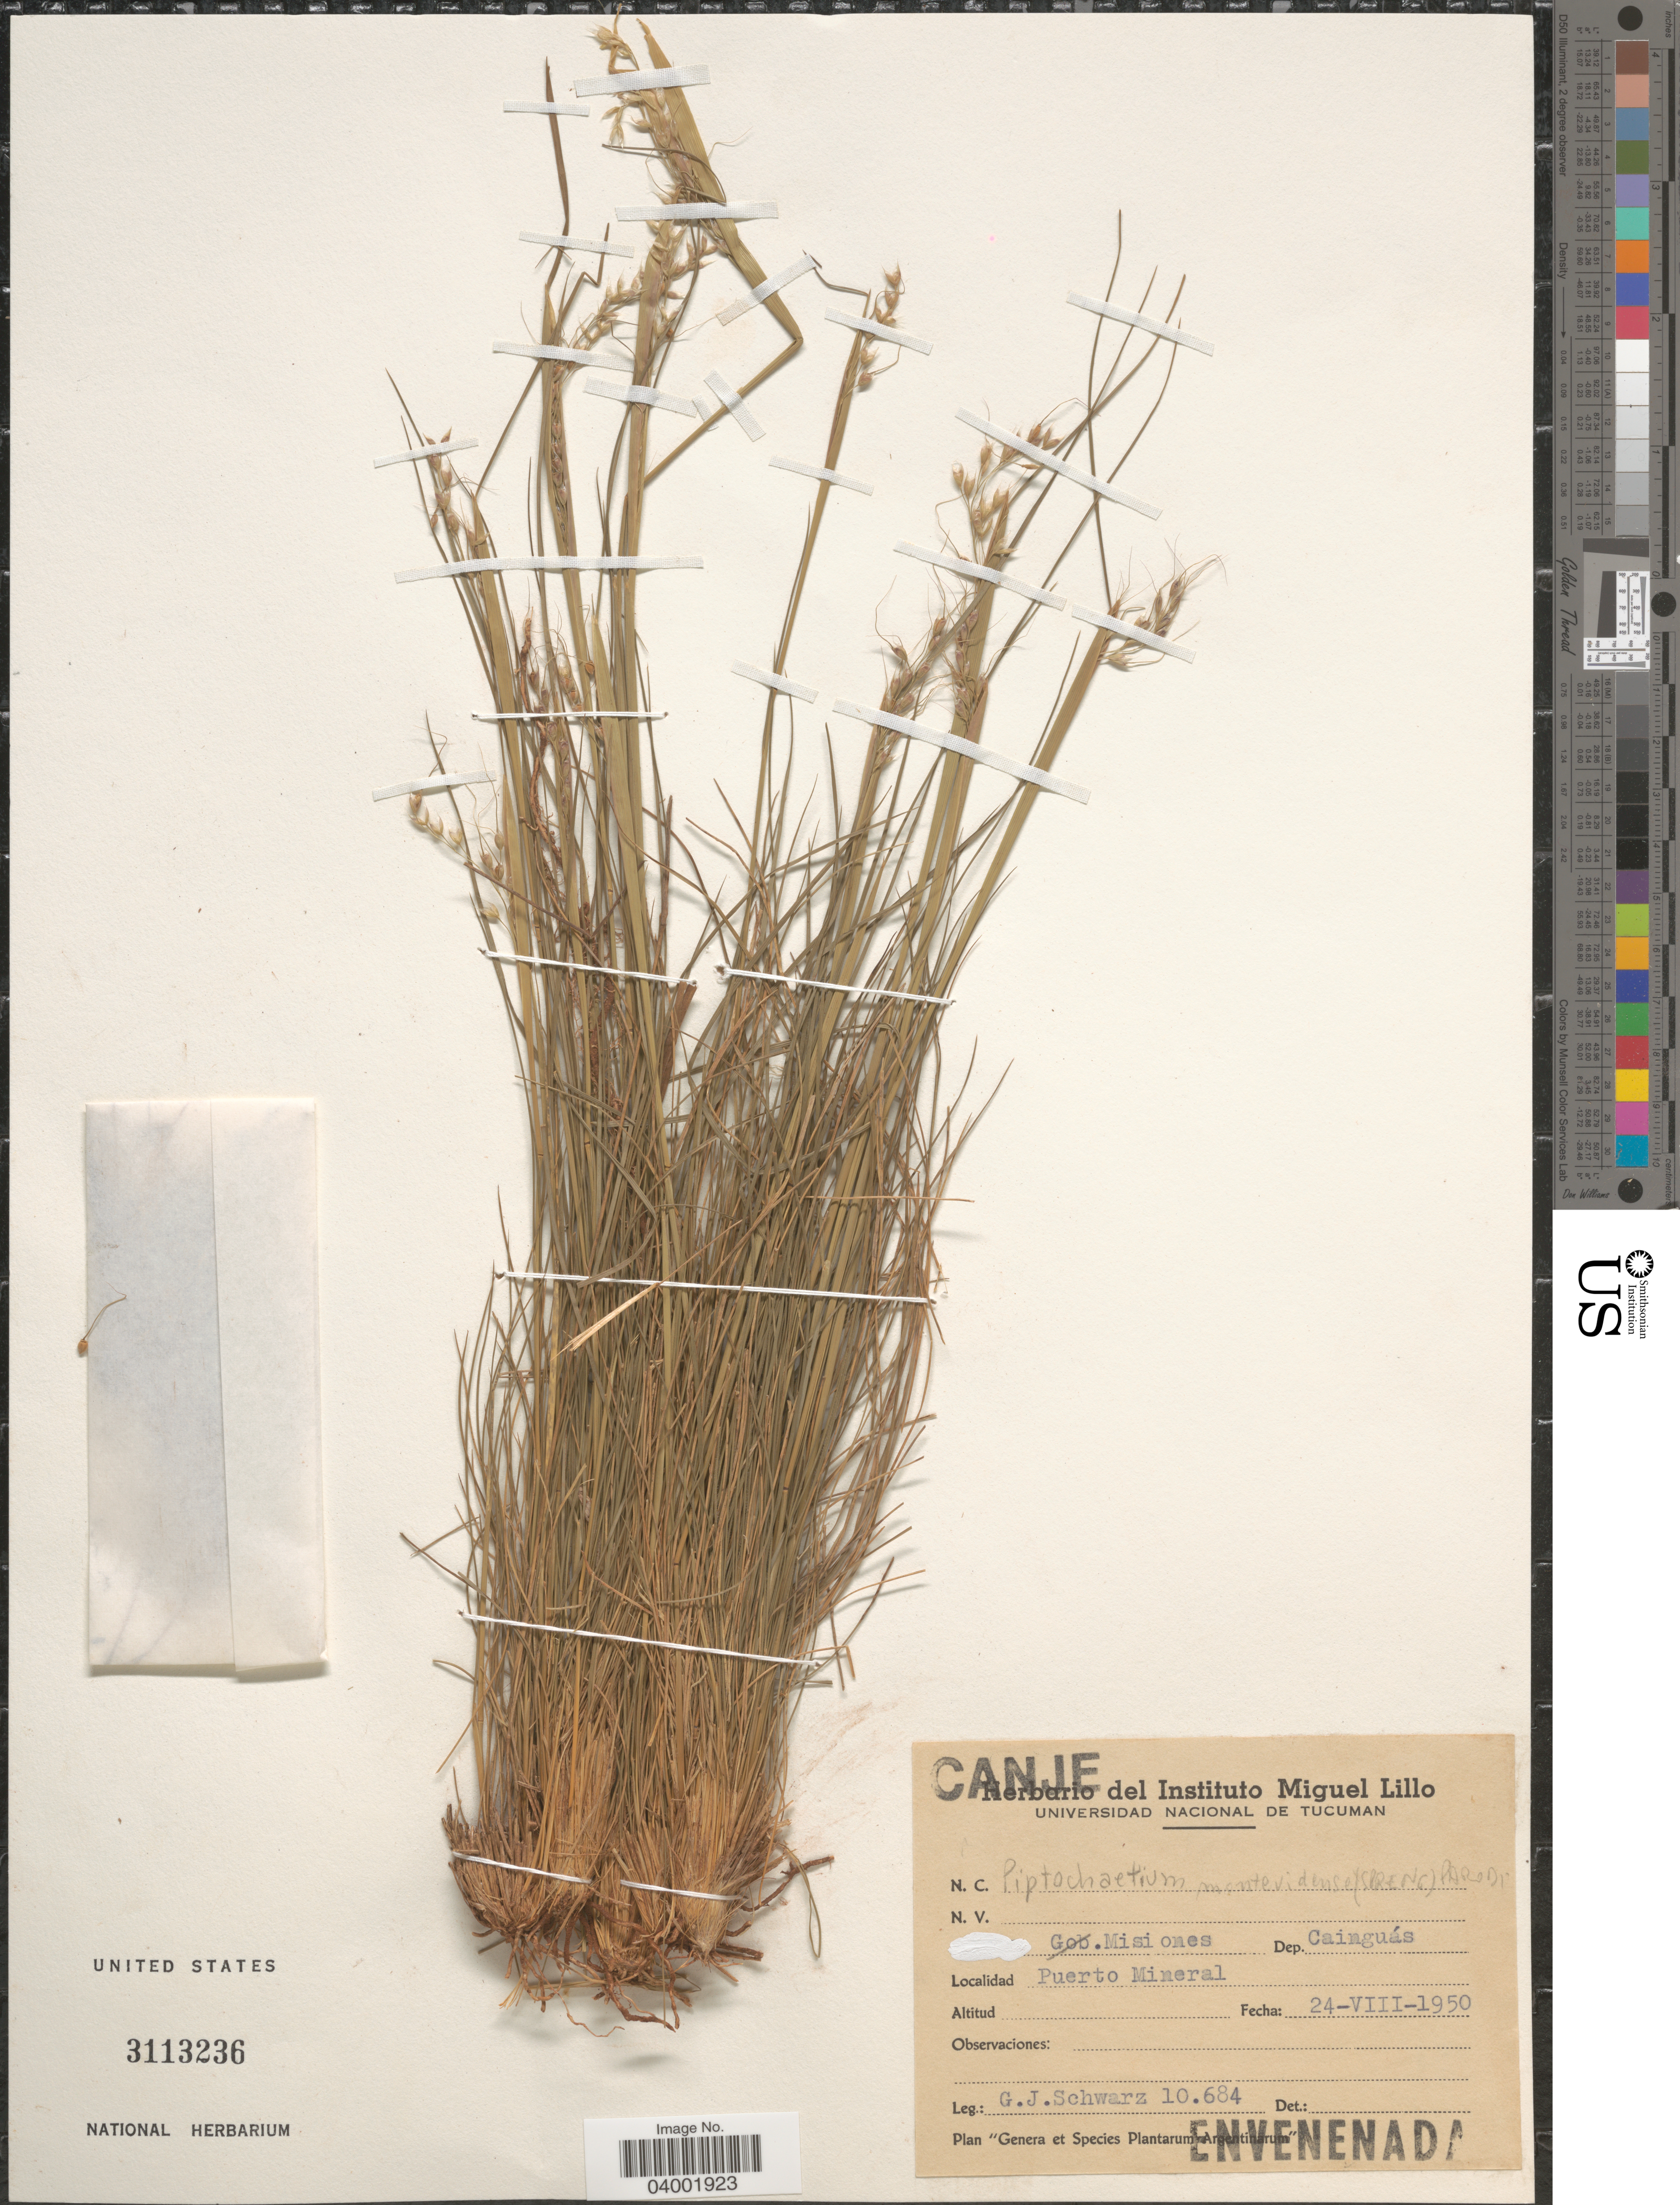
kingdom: Plantae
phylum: Tracheophyta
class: Liliopsida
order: Poales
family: Poaceae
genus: Piptochaetium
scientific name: Piptochaetium montevidense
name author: (Spreng.) Parodi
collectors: G. J. Schwarz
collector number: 10684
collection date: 1950-08-24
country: Argentina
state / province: Misiones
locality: Dep. Cainguás. Puerto Mineral.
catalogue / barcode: US 3113236